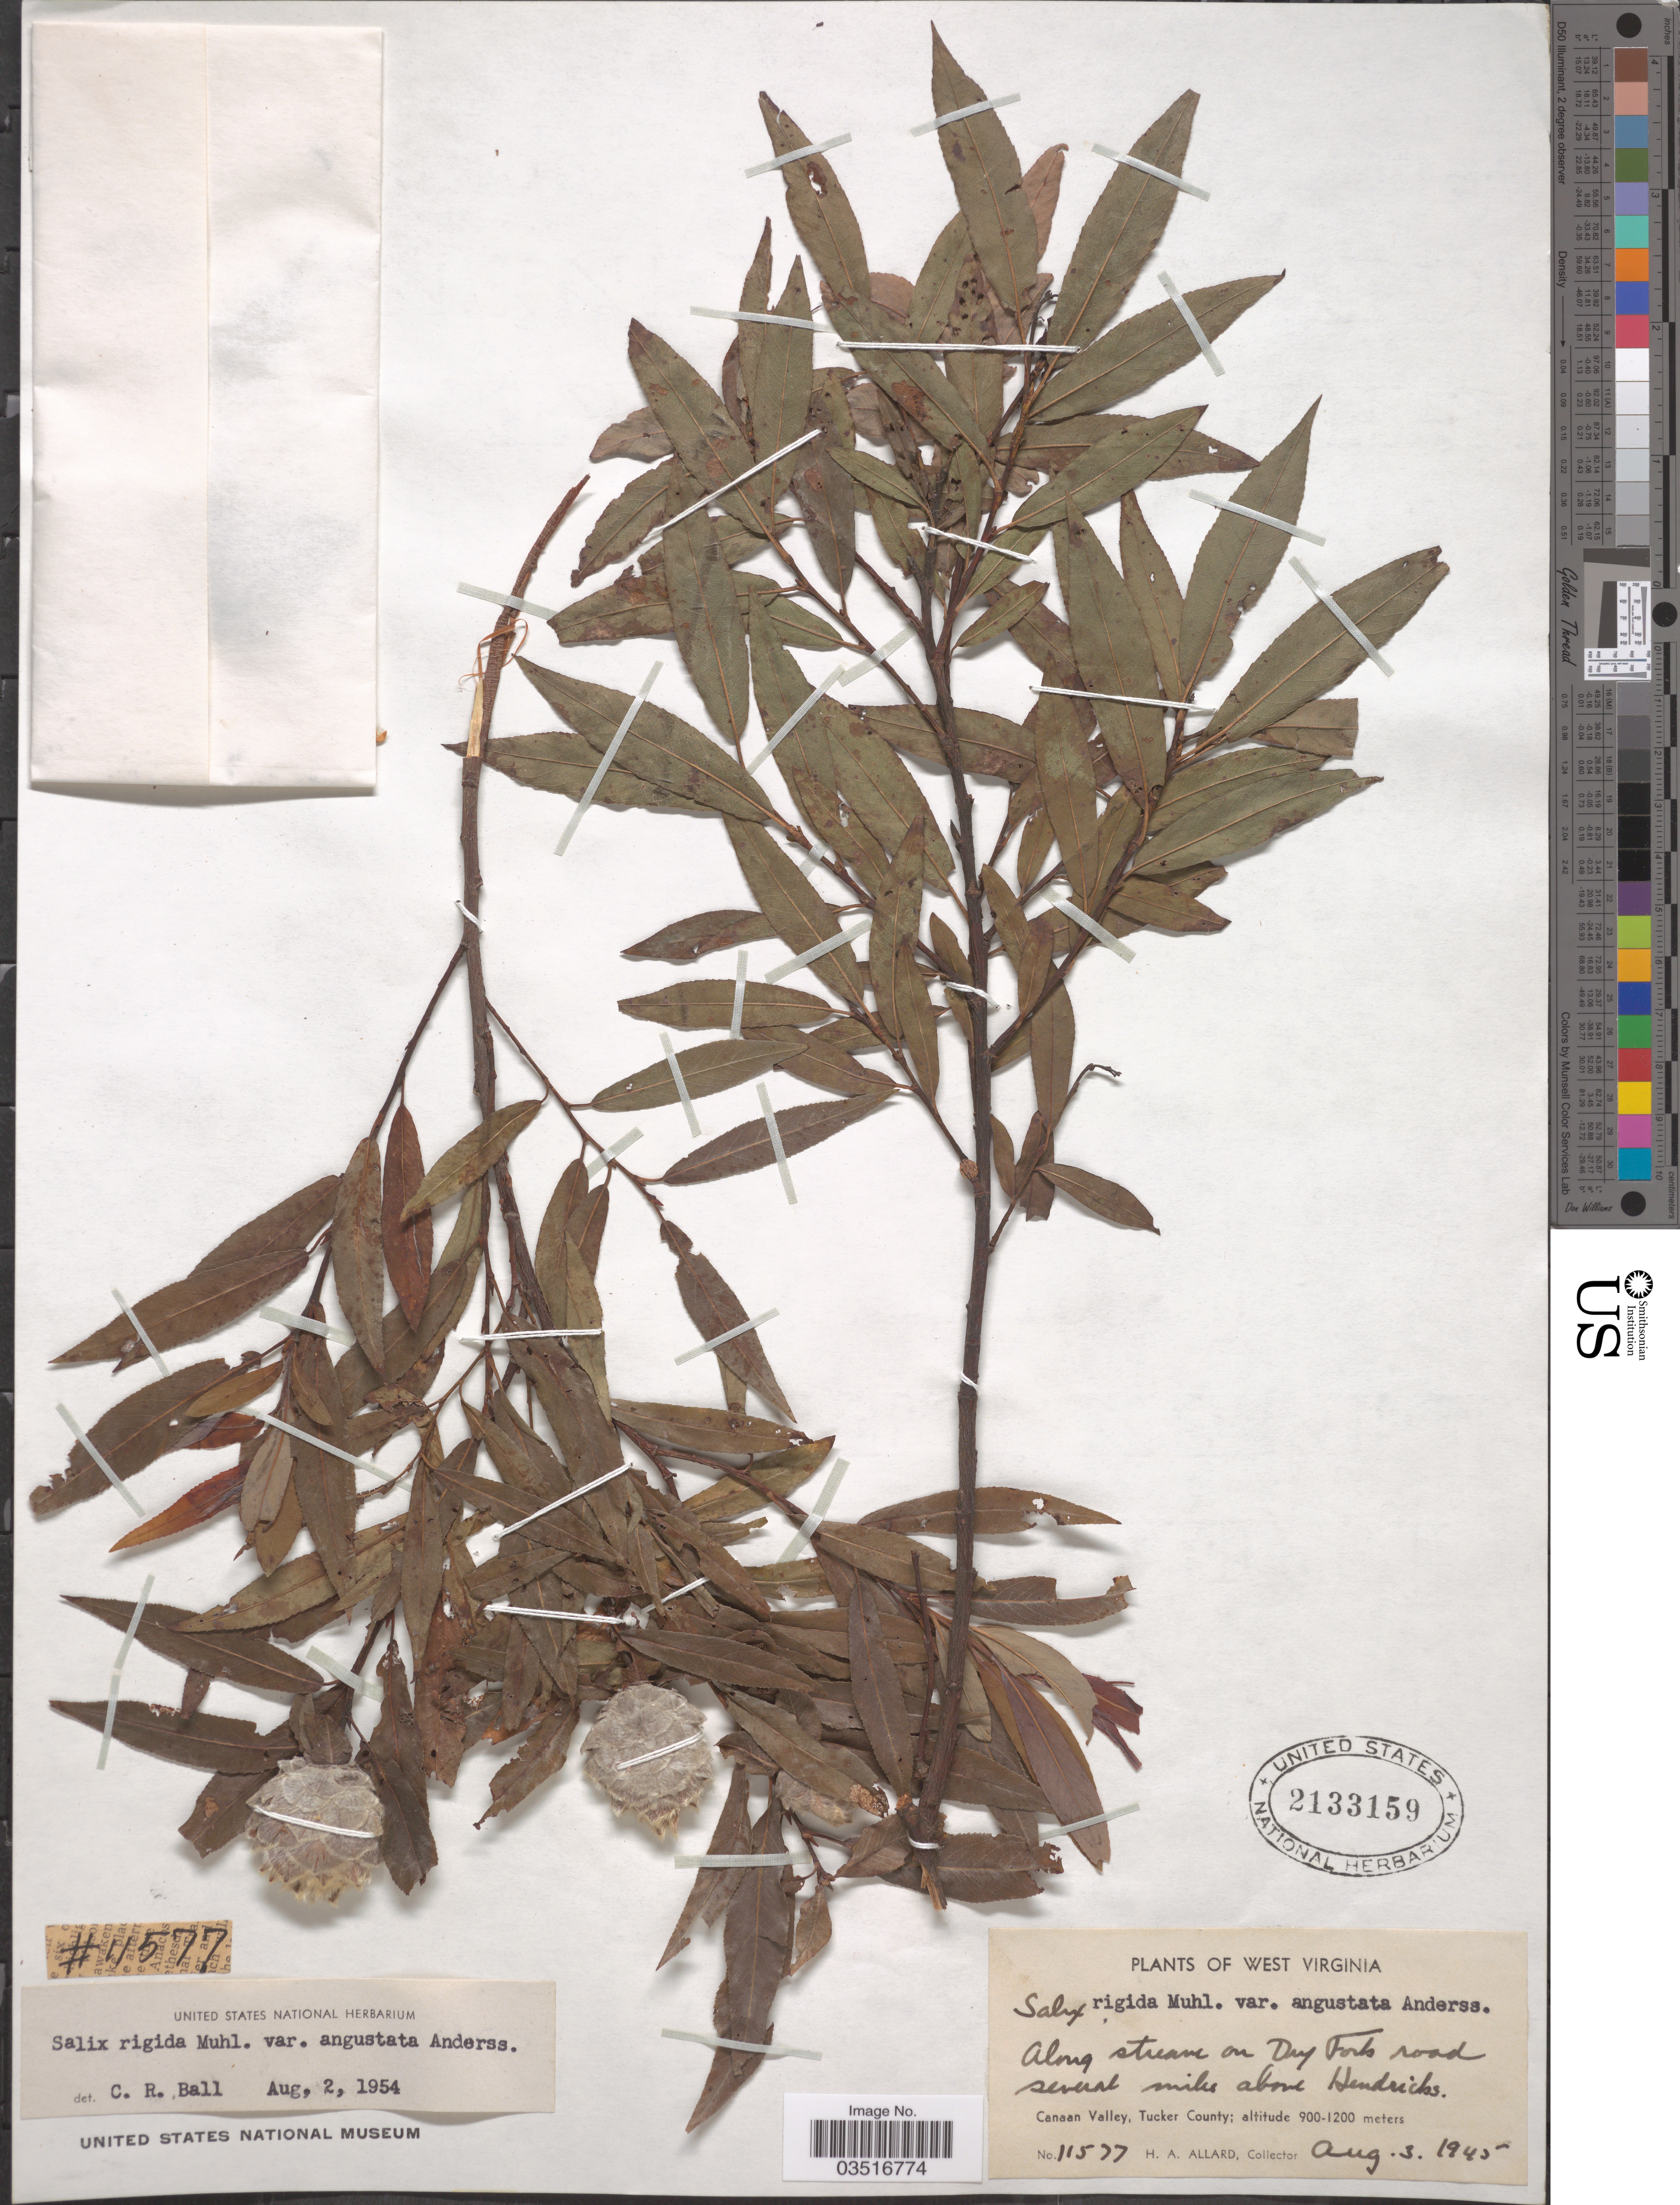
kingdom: Plantae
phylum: Tracheophyta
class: Magnoliopsida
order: Malpighiales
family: Salicaceae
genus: Salix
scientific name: Salix rigida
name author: Muhl.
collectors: H. A. Allard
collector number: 11577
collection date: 1945-08-03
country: United States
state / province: West Virginia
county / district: Tucker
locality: Along stream on Dry Forks road several miles abvoe Hendricks. Canaan Valley, Tucker County.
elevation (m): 900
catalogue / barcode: US 2133159